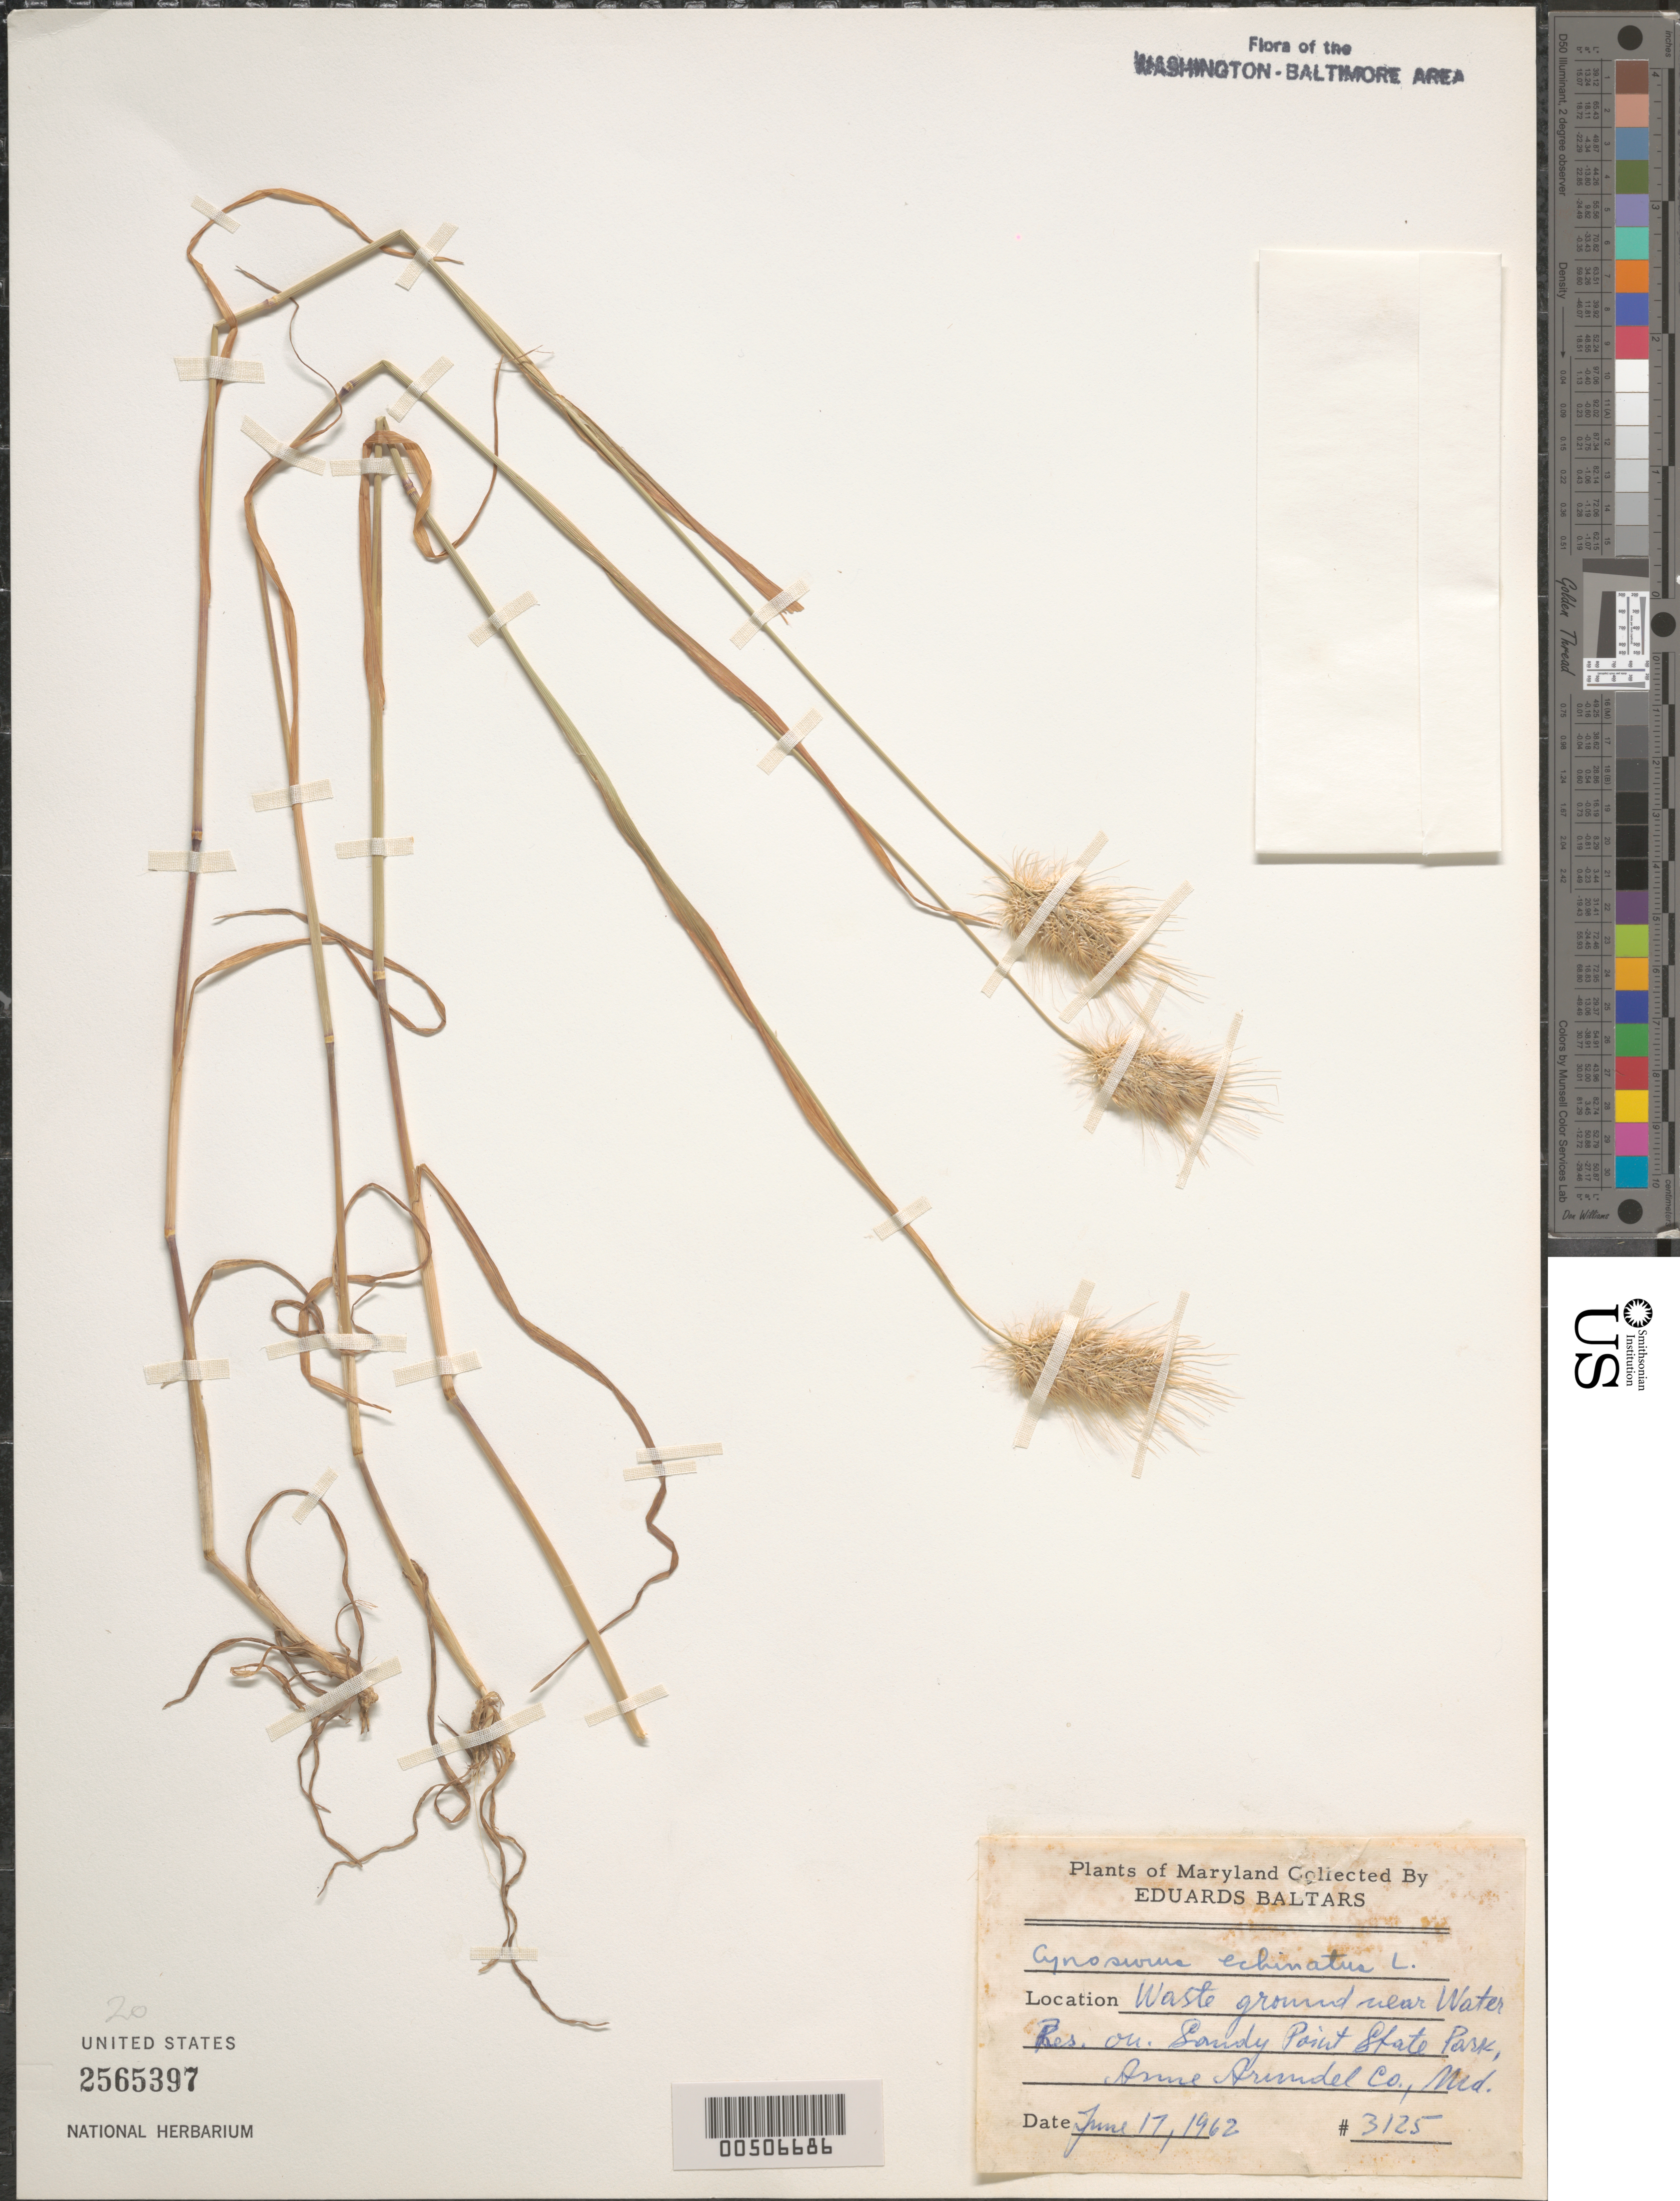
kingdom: Plantae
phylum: Tracheophyta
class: Liliopsida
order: Poales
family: Poaceae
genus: Cynosurus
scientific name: Cynosurus echinatus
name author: L.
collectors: E. Baltars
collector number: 3125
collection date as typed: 17 Jun 1962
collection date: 1962-06-17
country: United States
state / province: Maryland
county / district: Anne Arundel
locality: Sandy Point State Park, Annapolis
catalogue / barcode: US 2565397